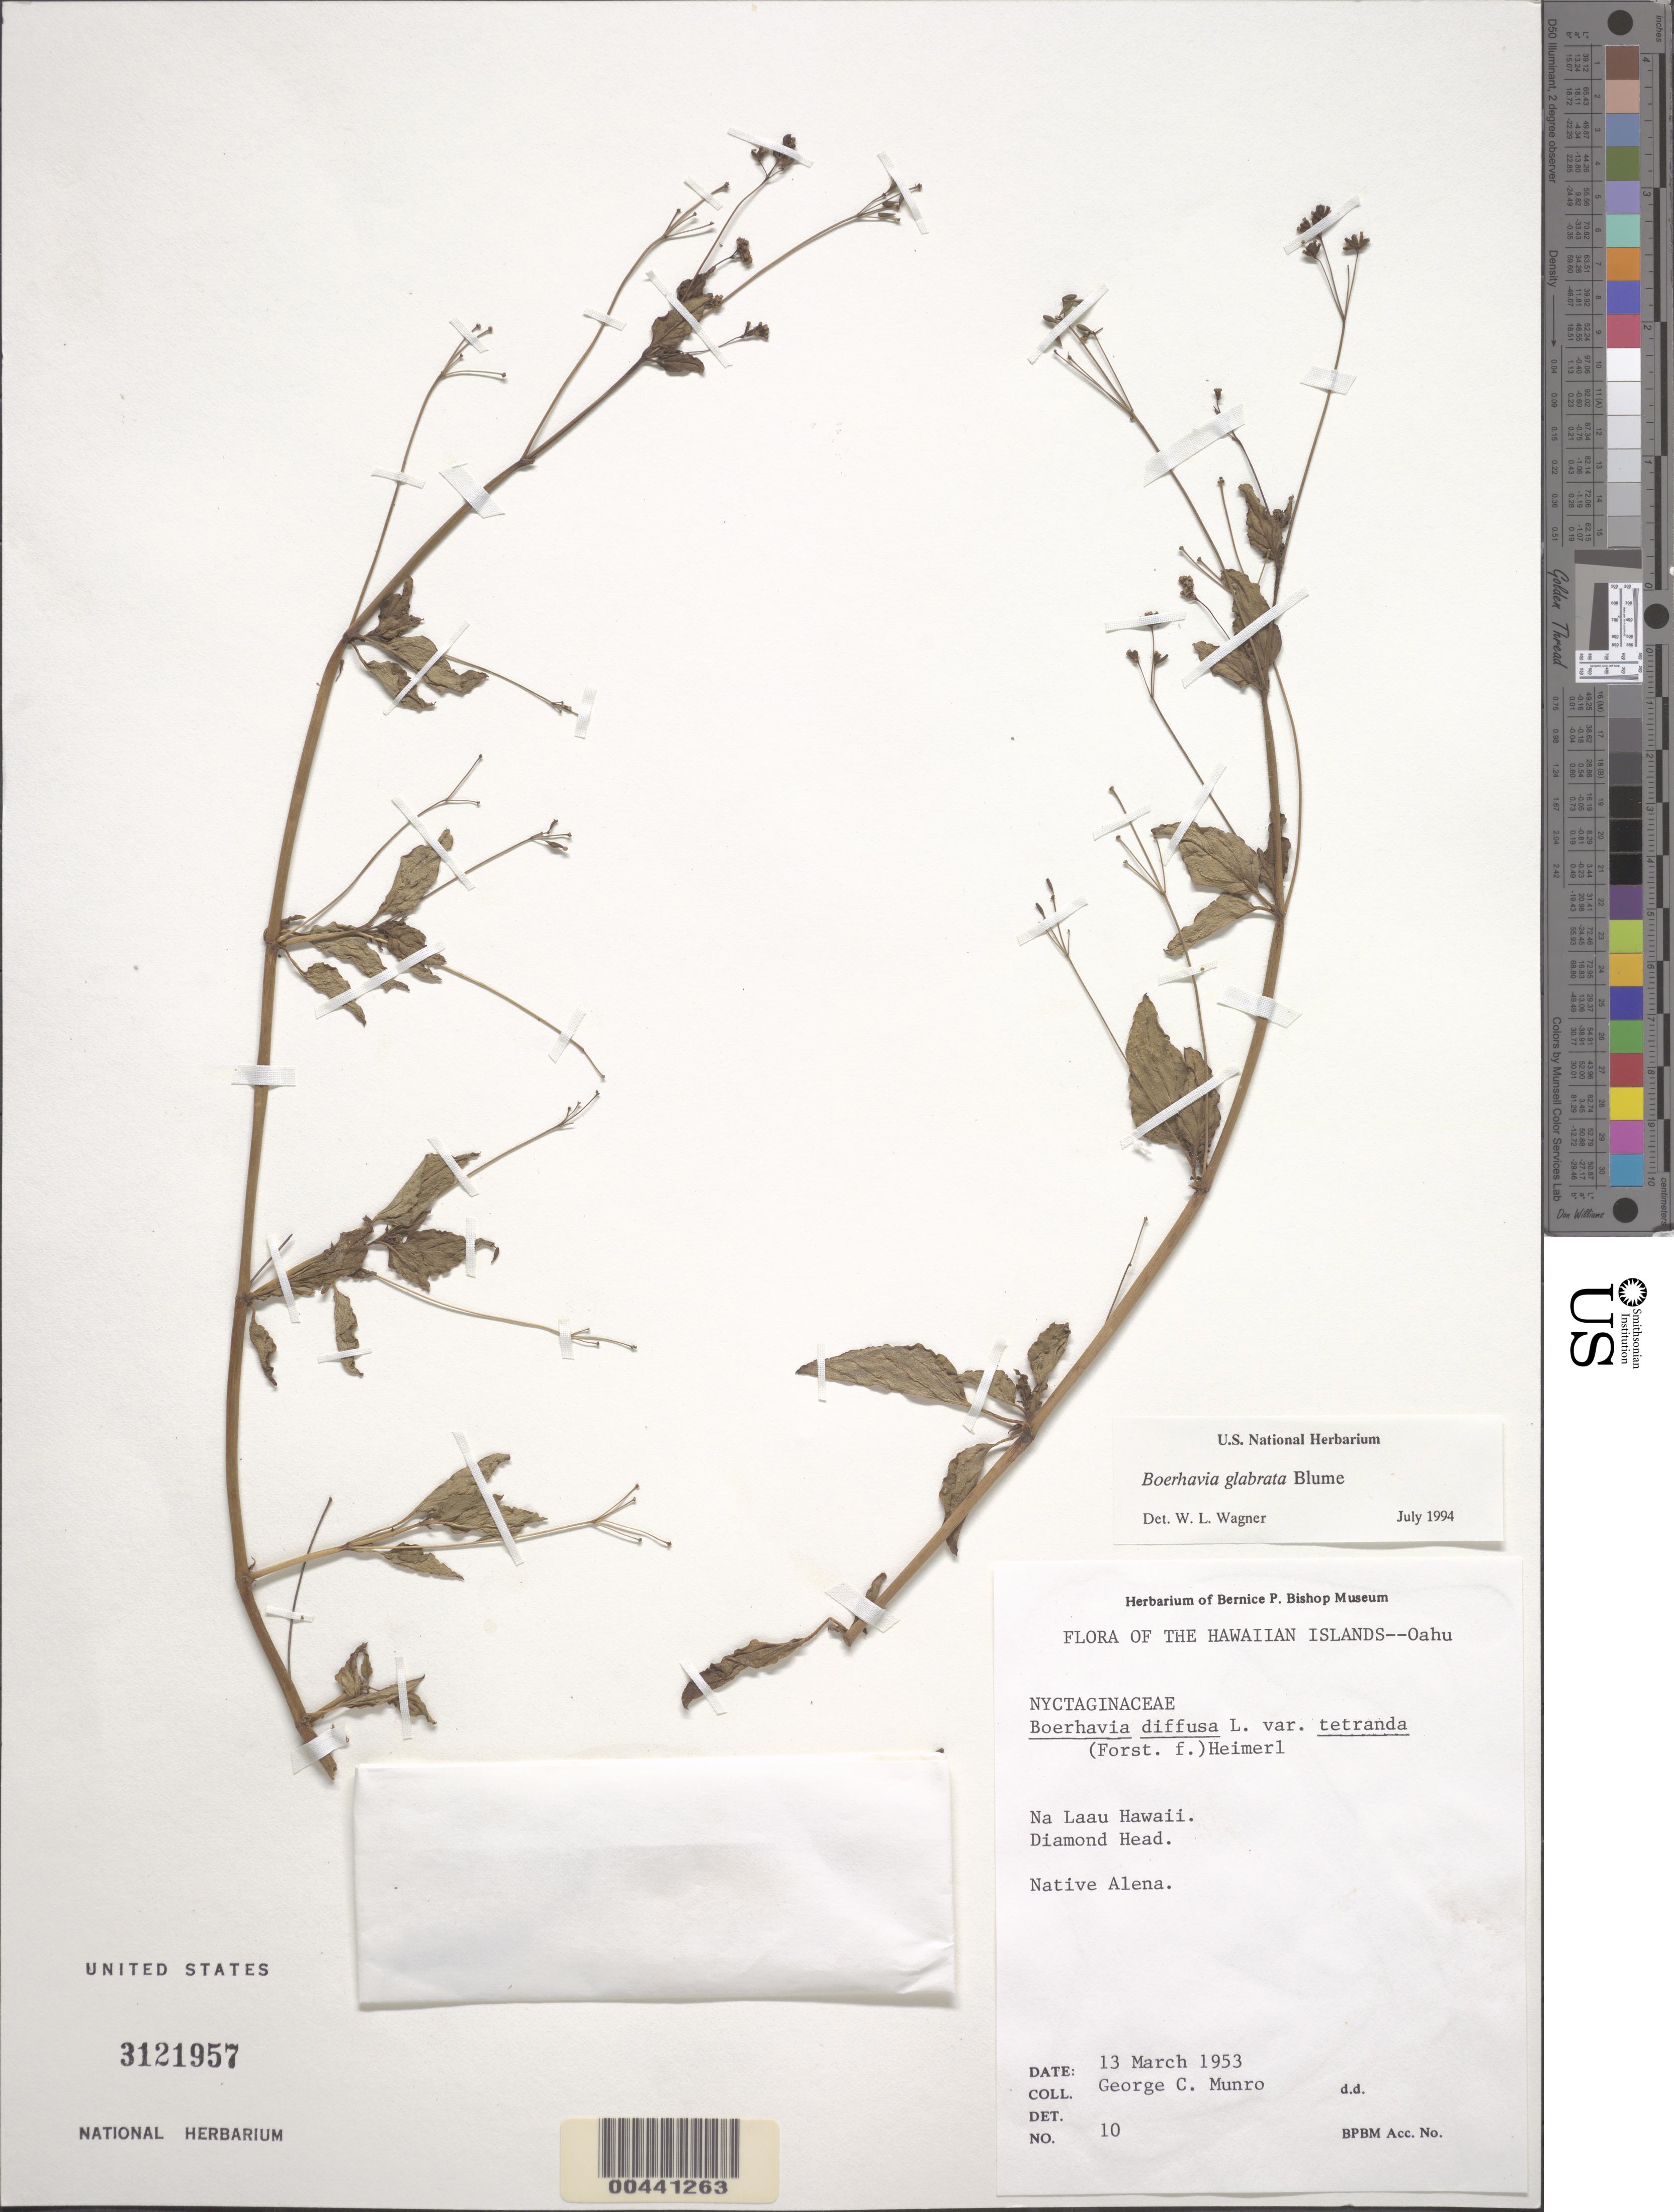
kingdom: Plantae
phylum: Tracheophyta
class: Magnoliopsida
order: Caryophyllales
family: Nyctaginaceae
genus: Boerhavia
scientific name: Boerhavia acutifolia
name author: (Choisy) J.W. Moore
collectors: G. C. Munro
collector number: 10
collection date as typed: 13 Mar 1953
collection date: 1953-03-13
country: United States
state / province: Hawaii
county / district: Honolulu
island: Oahu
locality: Na Laau Hawaii, Diamond Head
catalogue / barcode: US 3121957